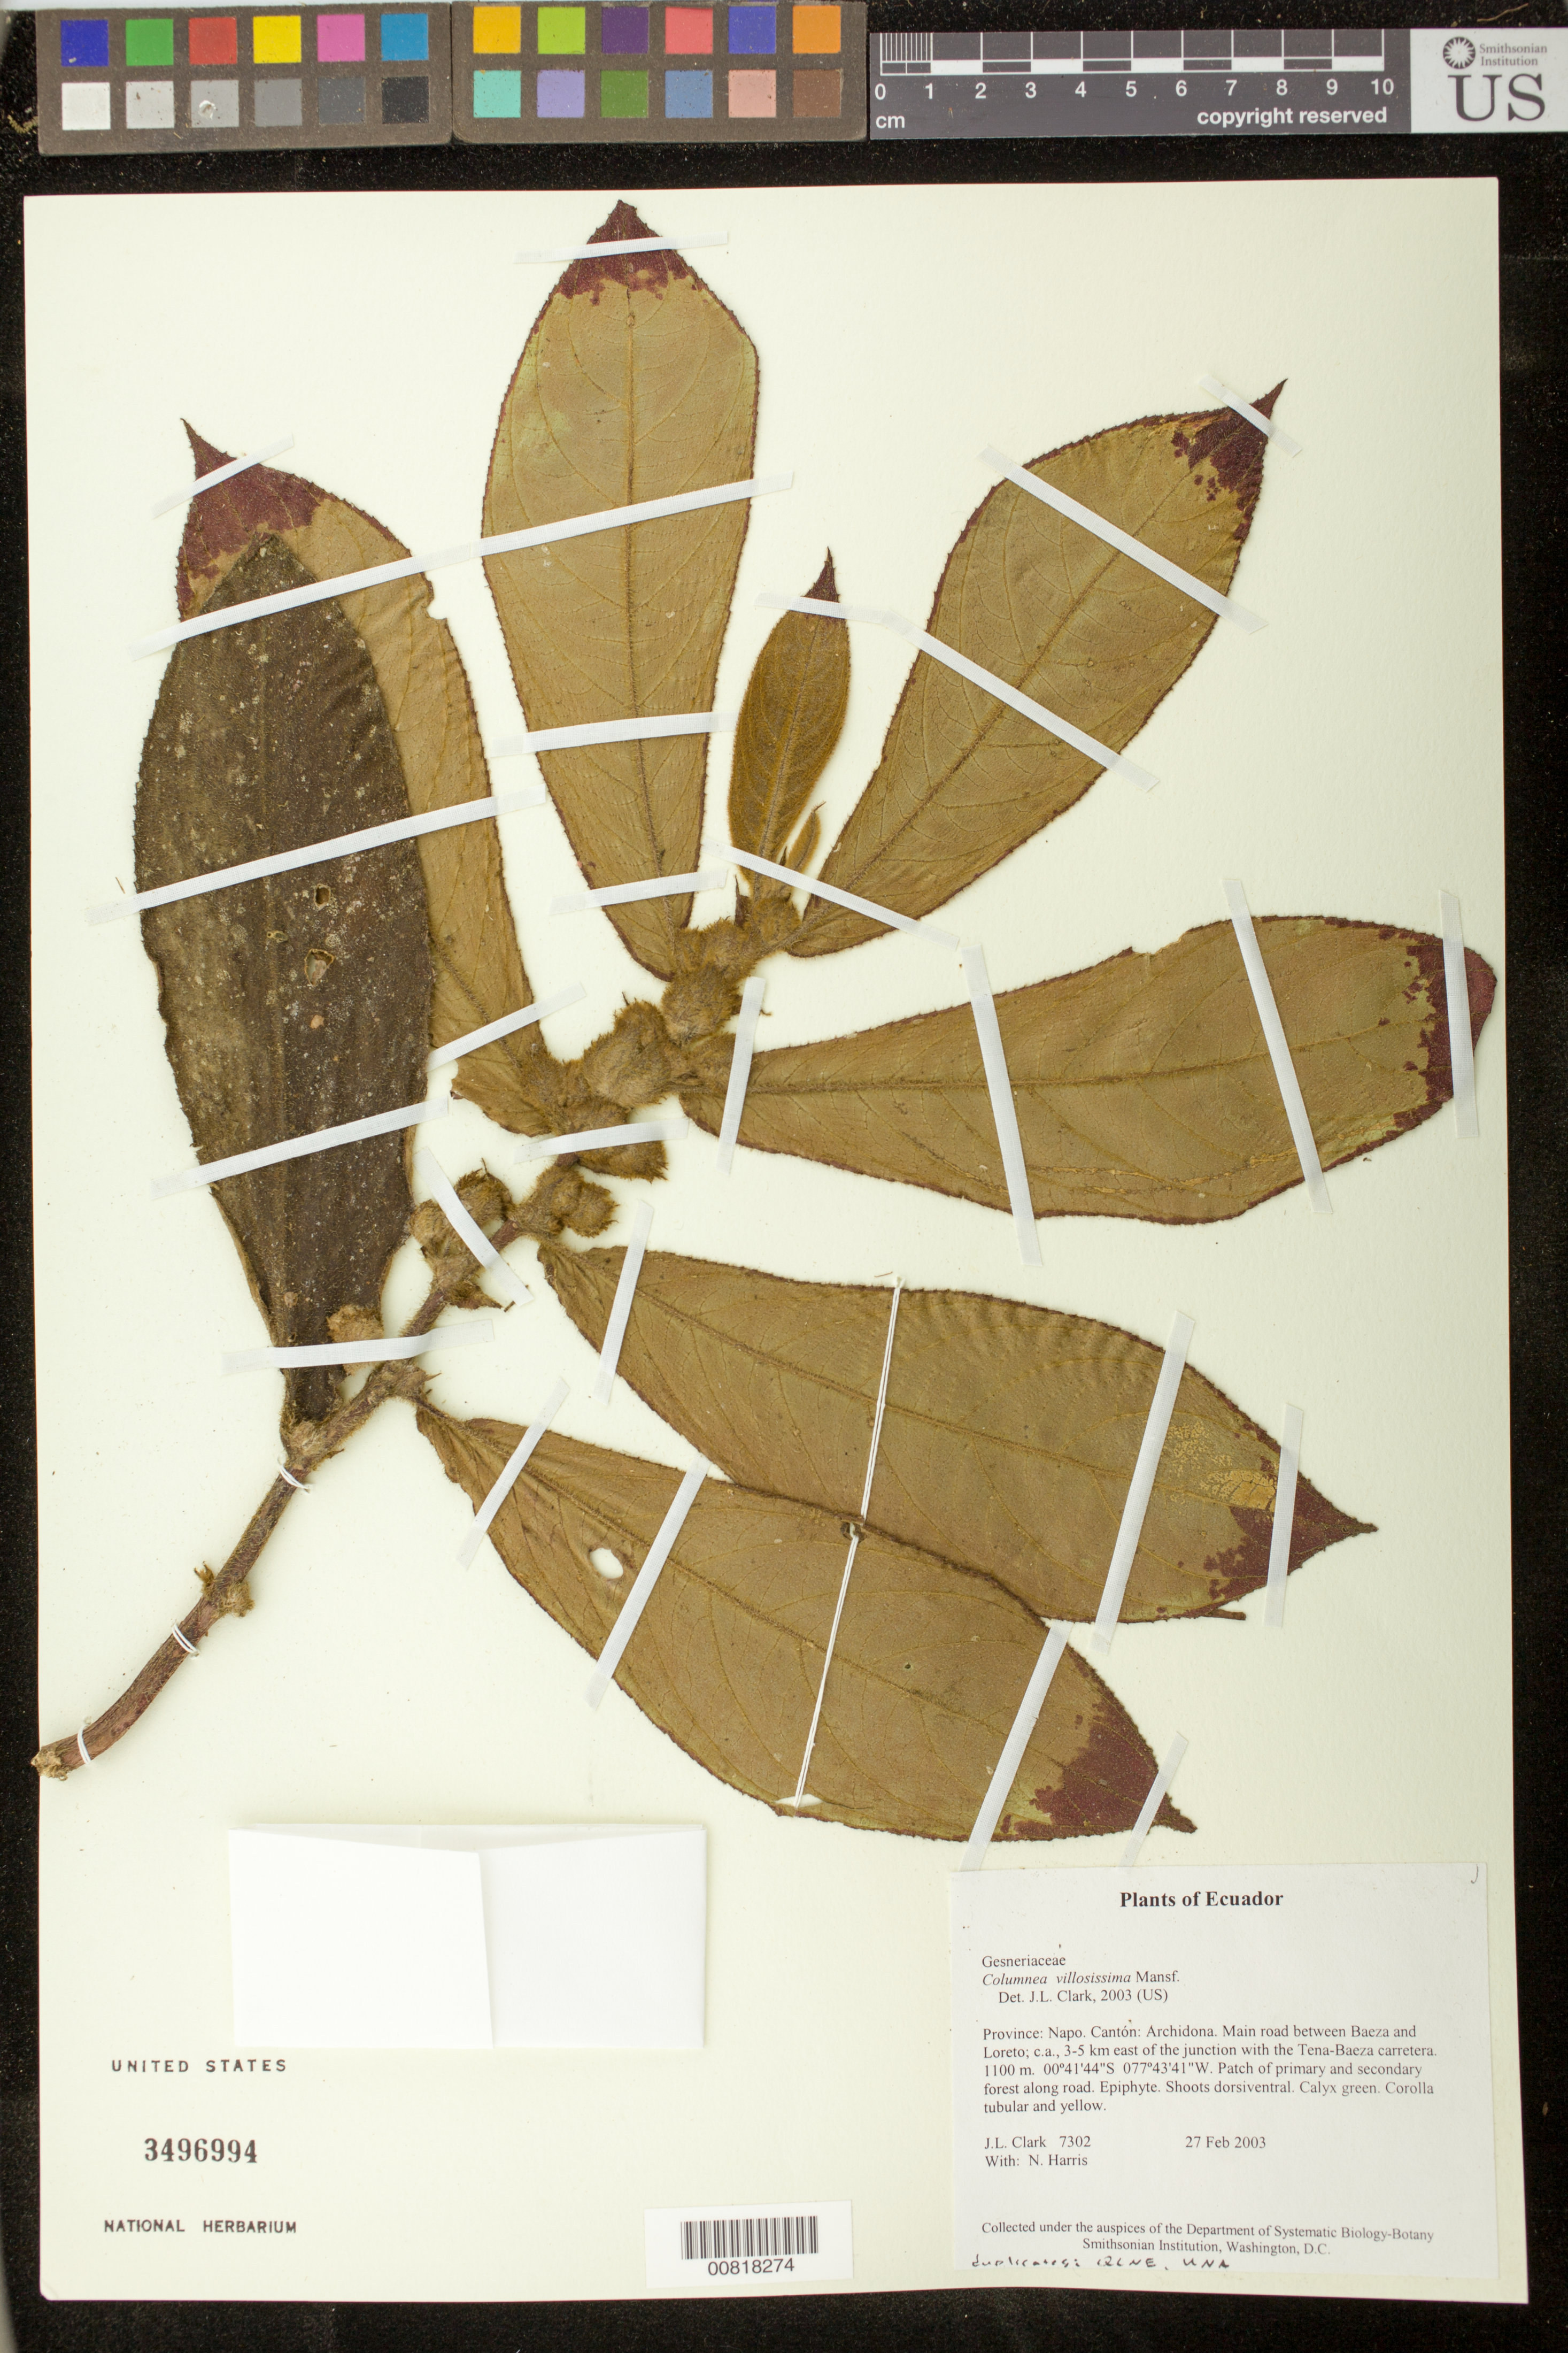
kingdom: Plantae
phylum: Tracheophyta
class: Magnoliopsida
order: Lamiales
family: Gesneriaceae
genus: Columnea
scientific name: Columnea villosissima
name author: Mansf.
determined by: Clark, J. L., (SEL), The Marie Selby Botanical Garden (UNITED STATES)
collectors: J. L. Clark & N. Harris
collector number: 7302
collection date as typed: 27 Feb 2003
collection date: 2003-02-27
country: Ecuador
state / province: Napo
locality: Archidona. Main road between Baeza and Loreto; c.a., 3-5 km east of the junction with the Tena-Baeza carretera.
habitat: Patch of primary and secondary forest along road.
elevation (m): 1100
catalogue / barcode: US 3496994